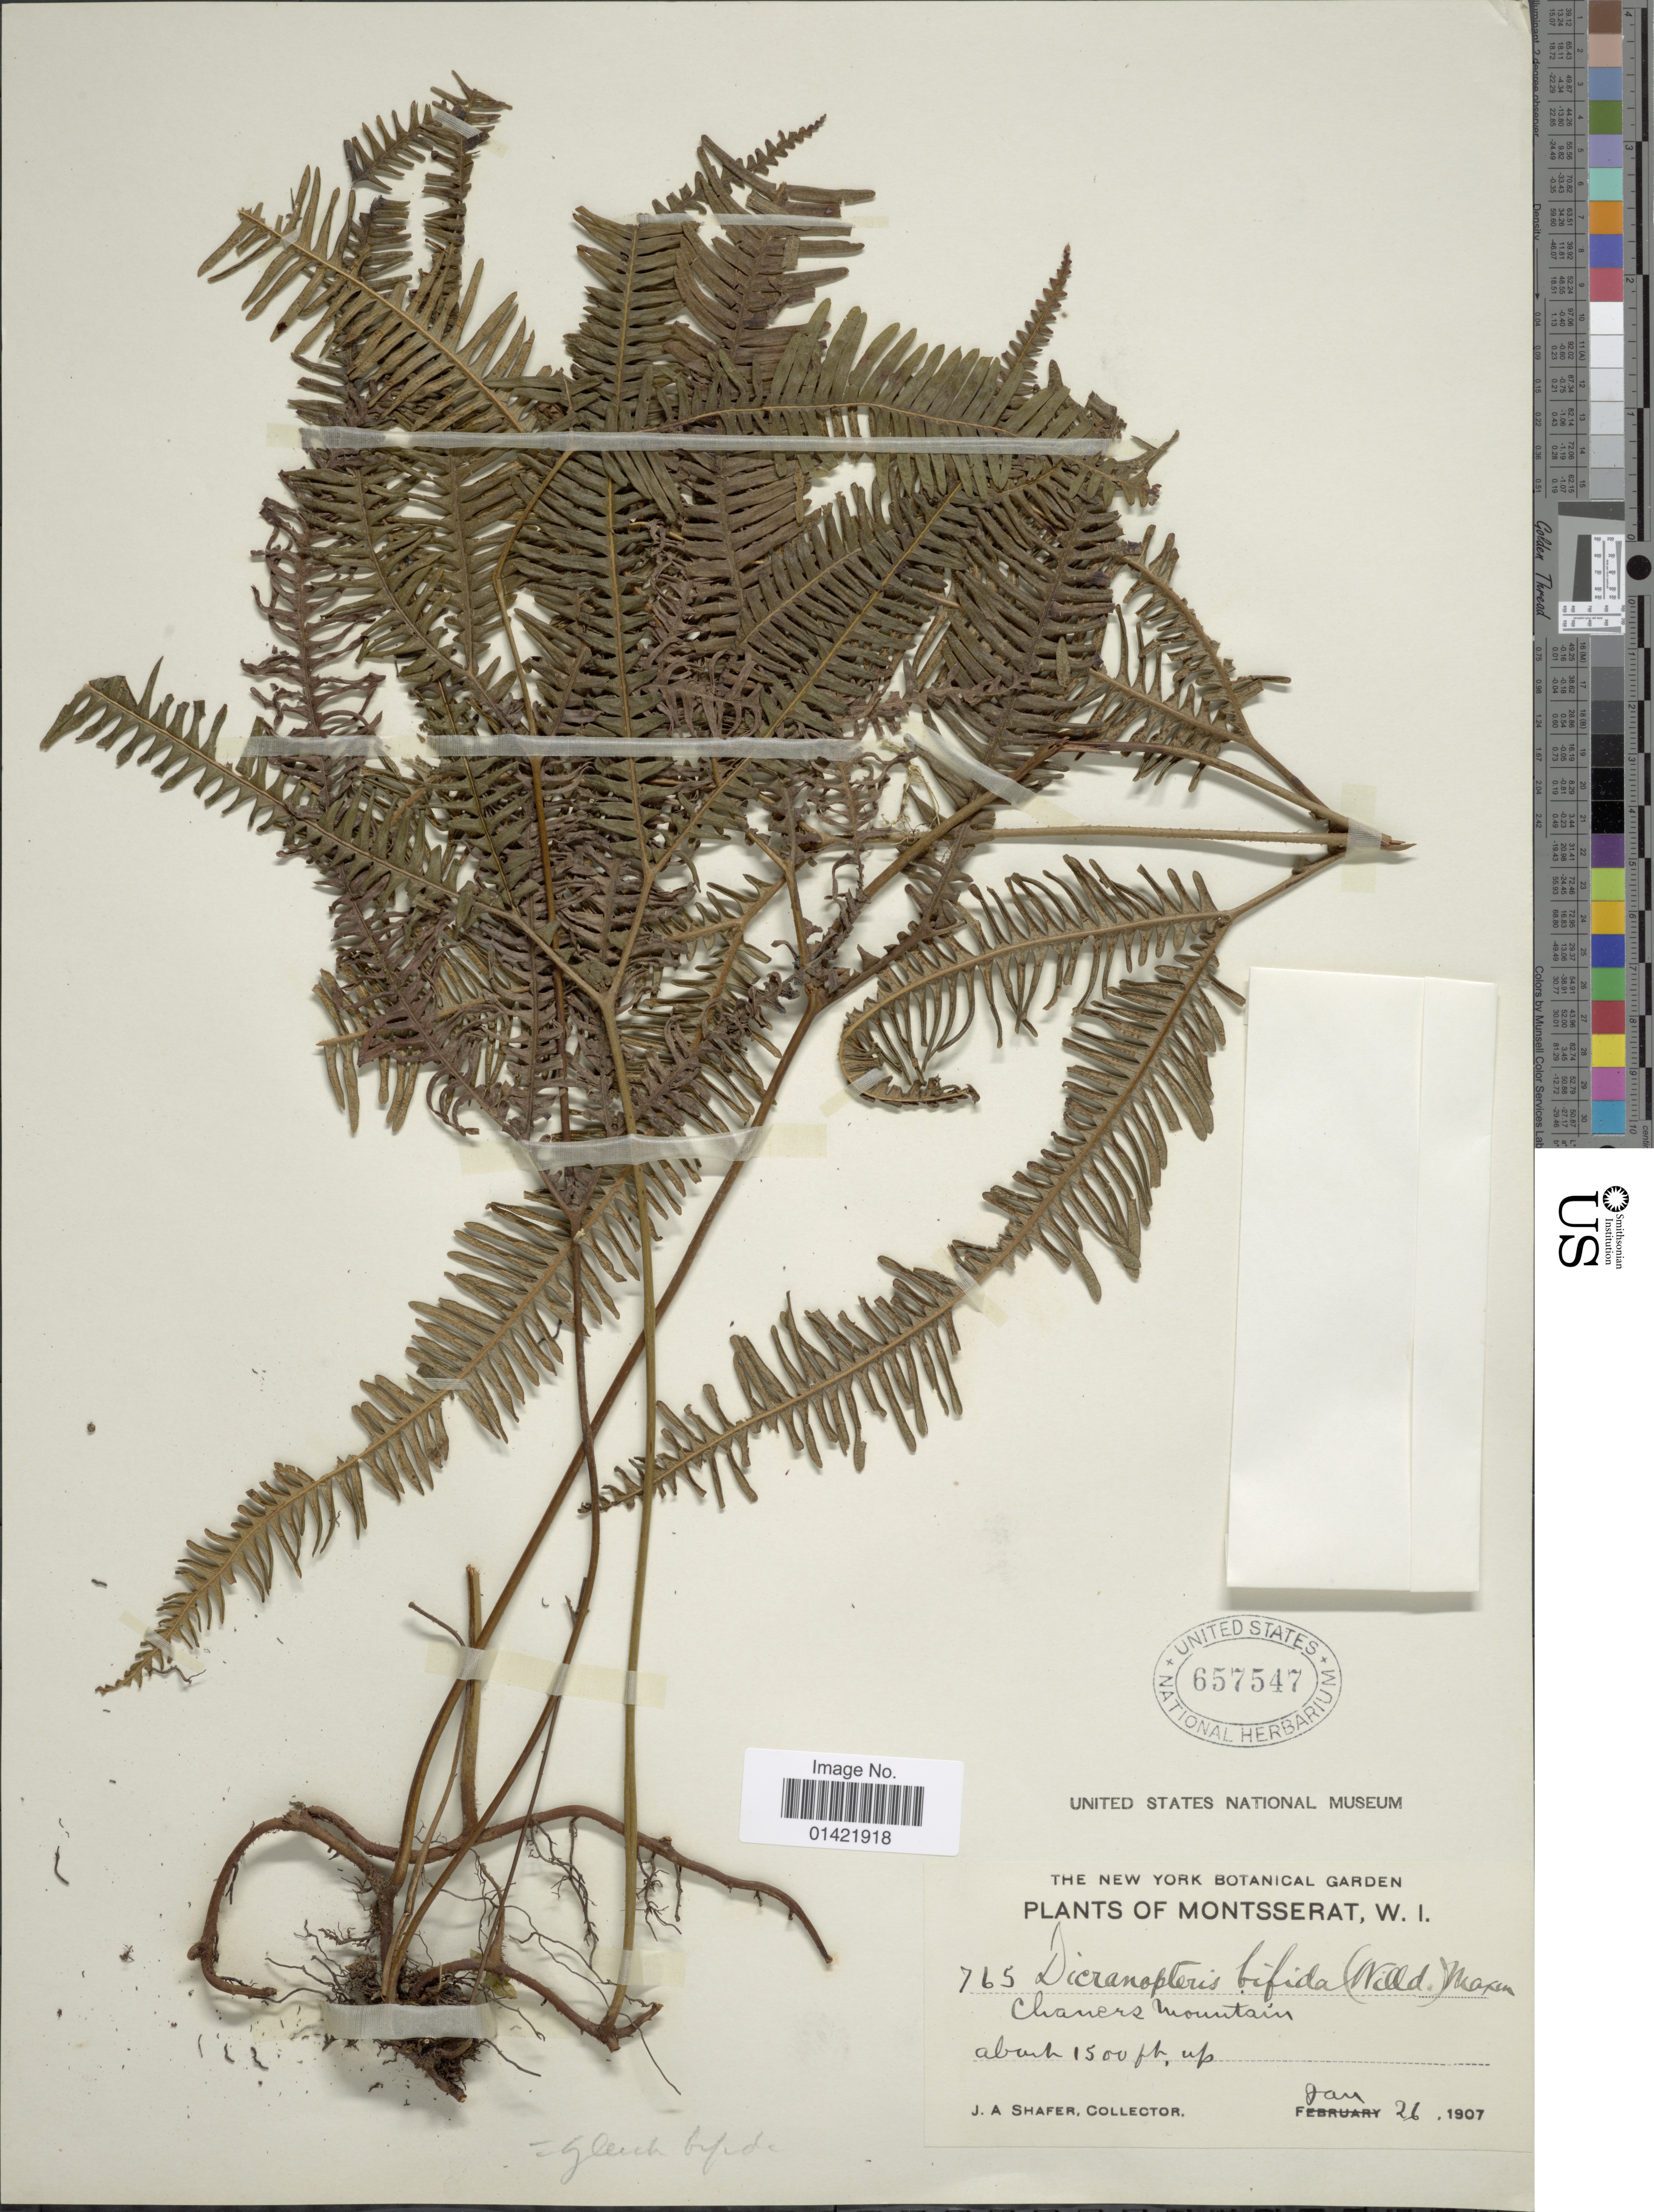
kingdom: Plantae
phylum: Tracheophyta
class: Polypodiopsida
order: Gleicheniales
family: Gleicheniaceae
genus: Sticherus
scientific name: Sticherus bifidus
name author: (Willd.) Ching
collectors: J. A. Shafer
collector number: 765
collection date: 1907-01-26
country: Montserrat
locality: W. I. Chaners mountain.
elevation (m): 457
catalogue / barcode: US 657547